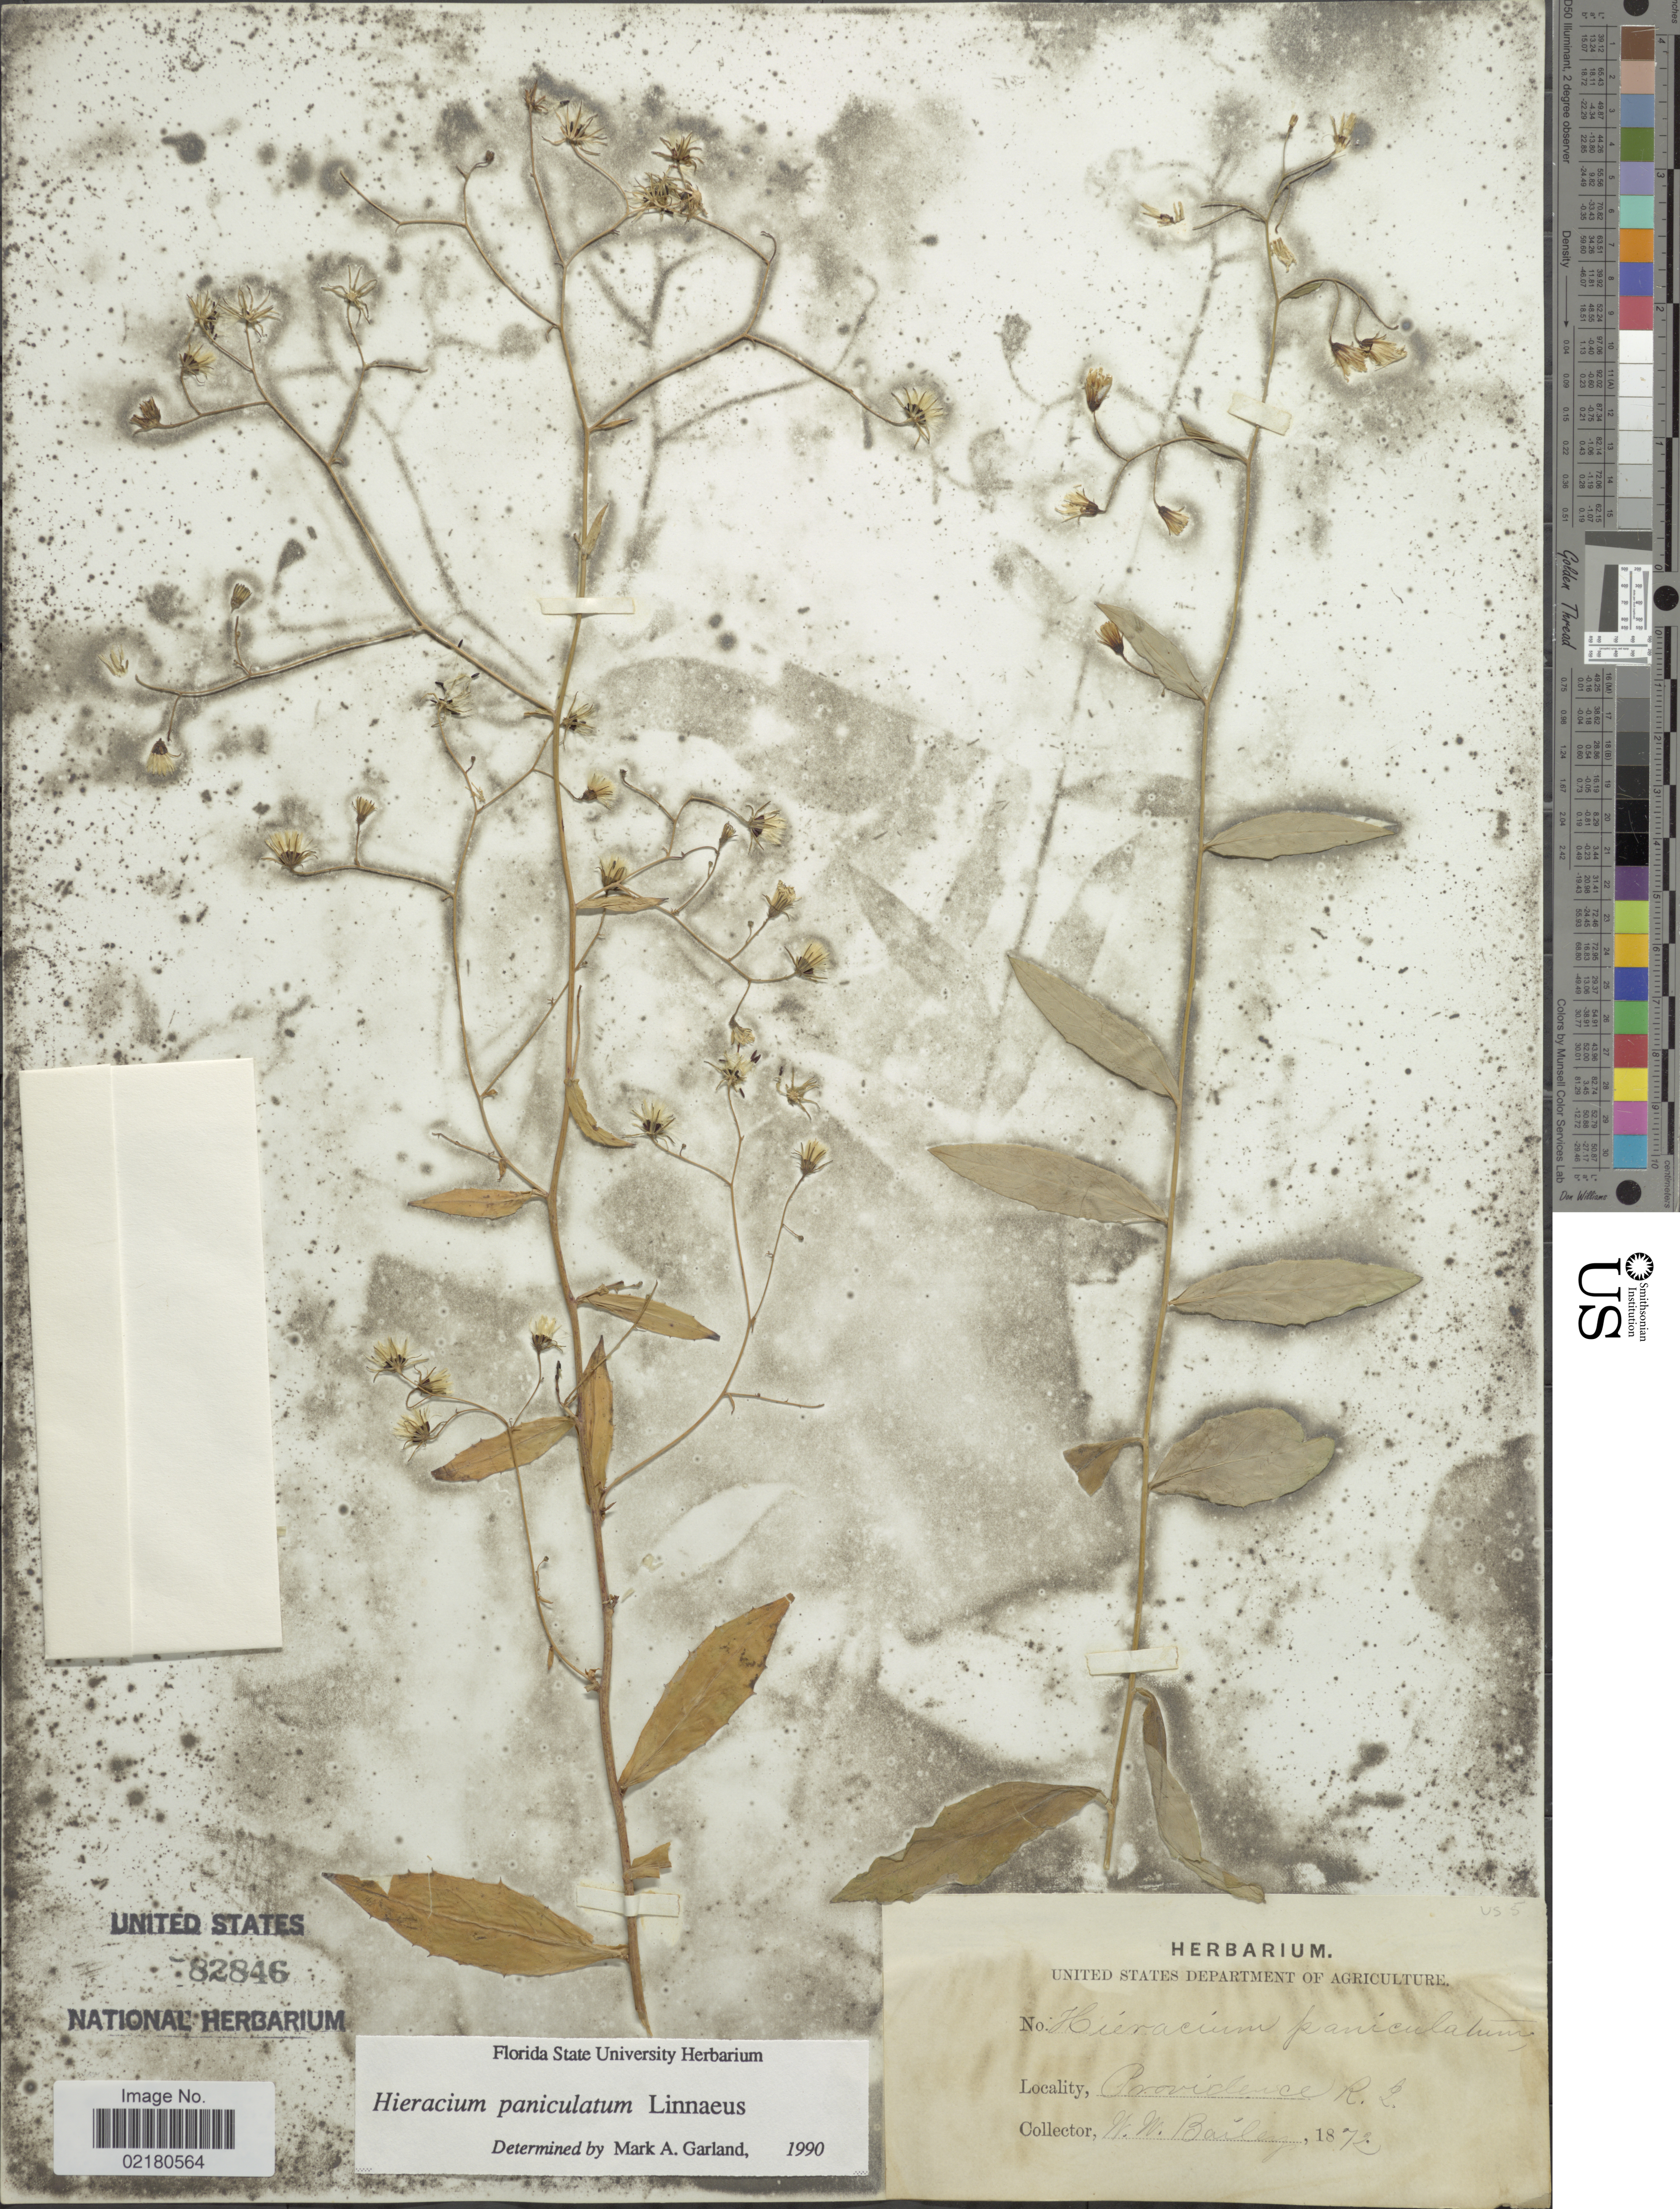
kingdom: Plantae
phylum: Tracheophyta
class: Magnoliopsida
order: Asterales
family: Asteraceae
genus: Hieracium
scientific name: Hieracium paniculatum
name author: L.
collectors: W. W. Bailey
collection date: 1872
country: United States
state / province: Rhode Island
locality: Providence R. I.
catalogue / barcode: US 82846